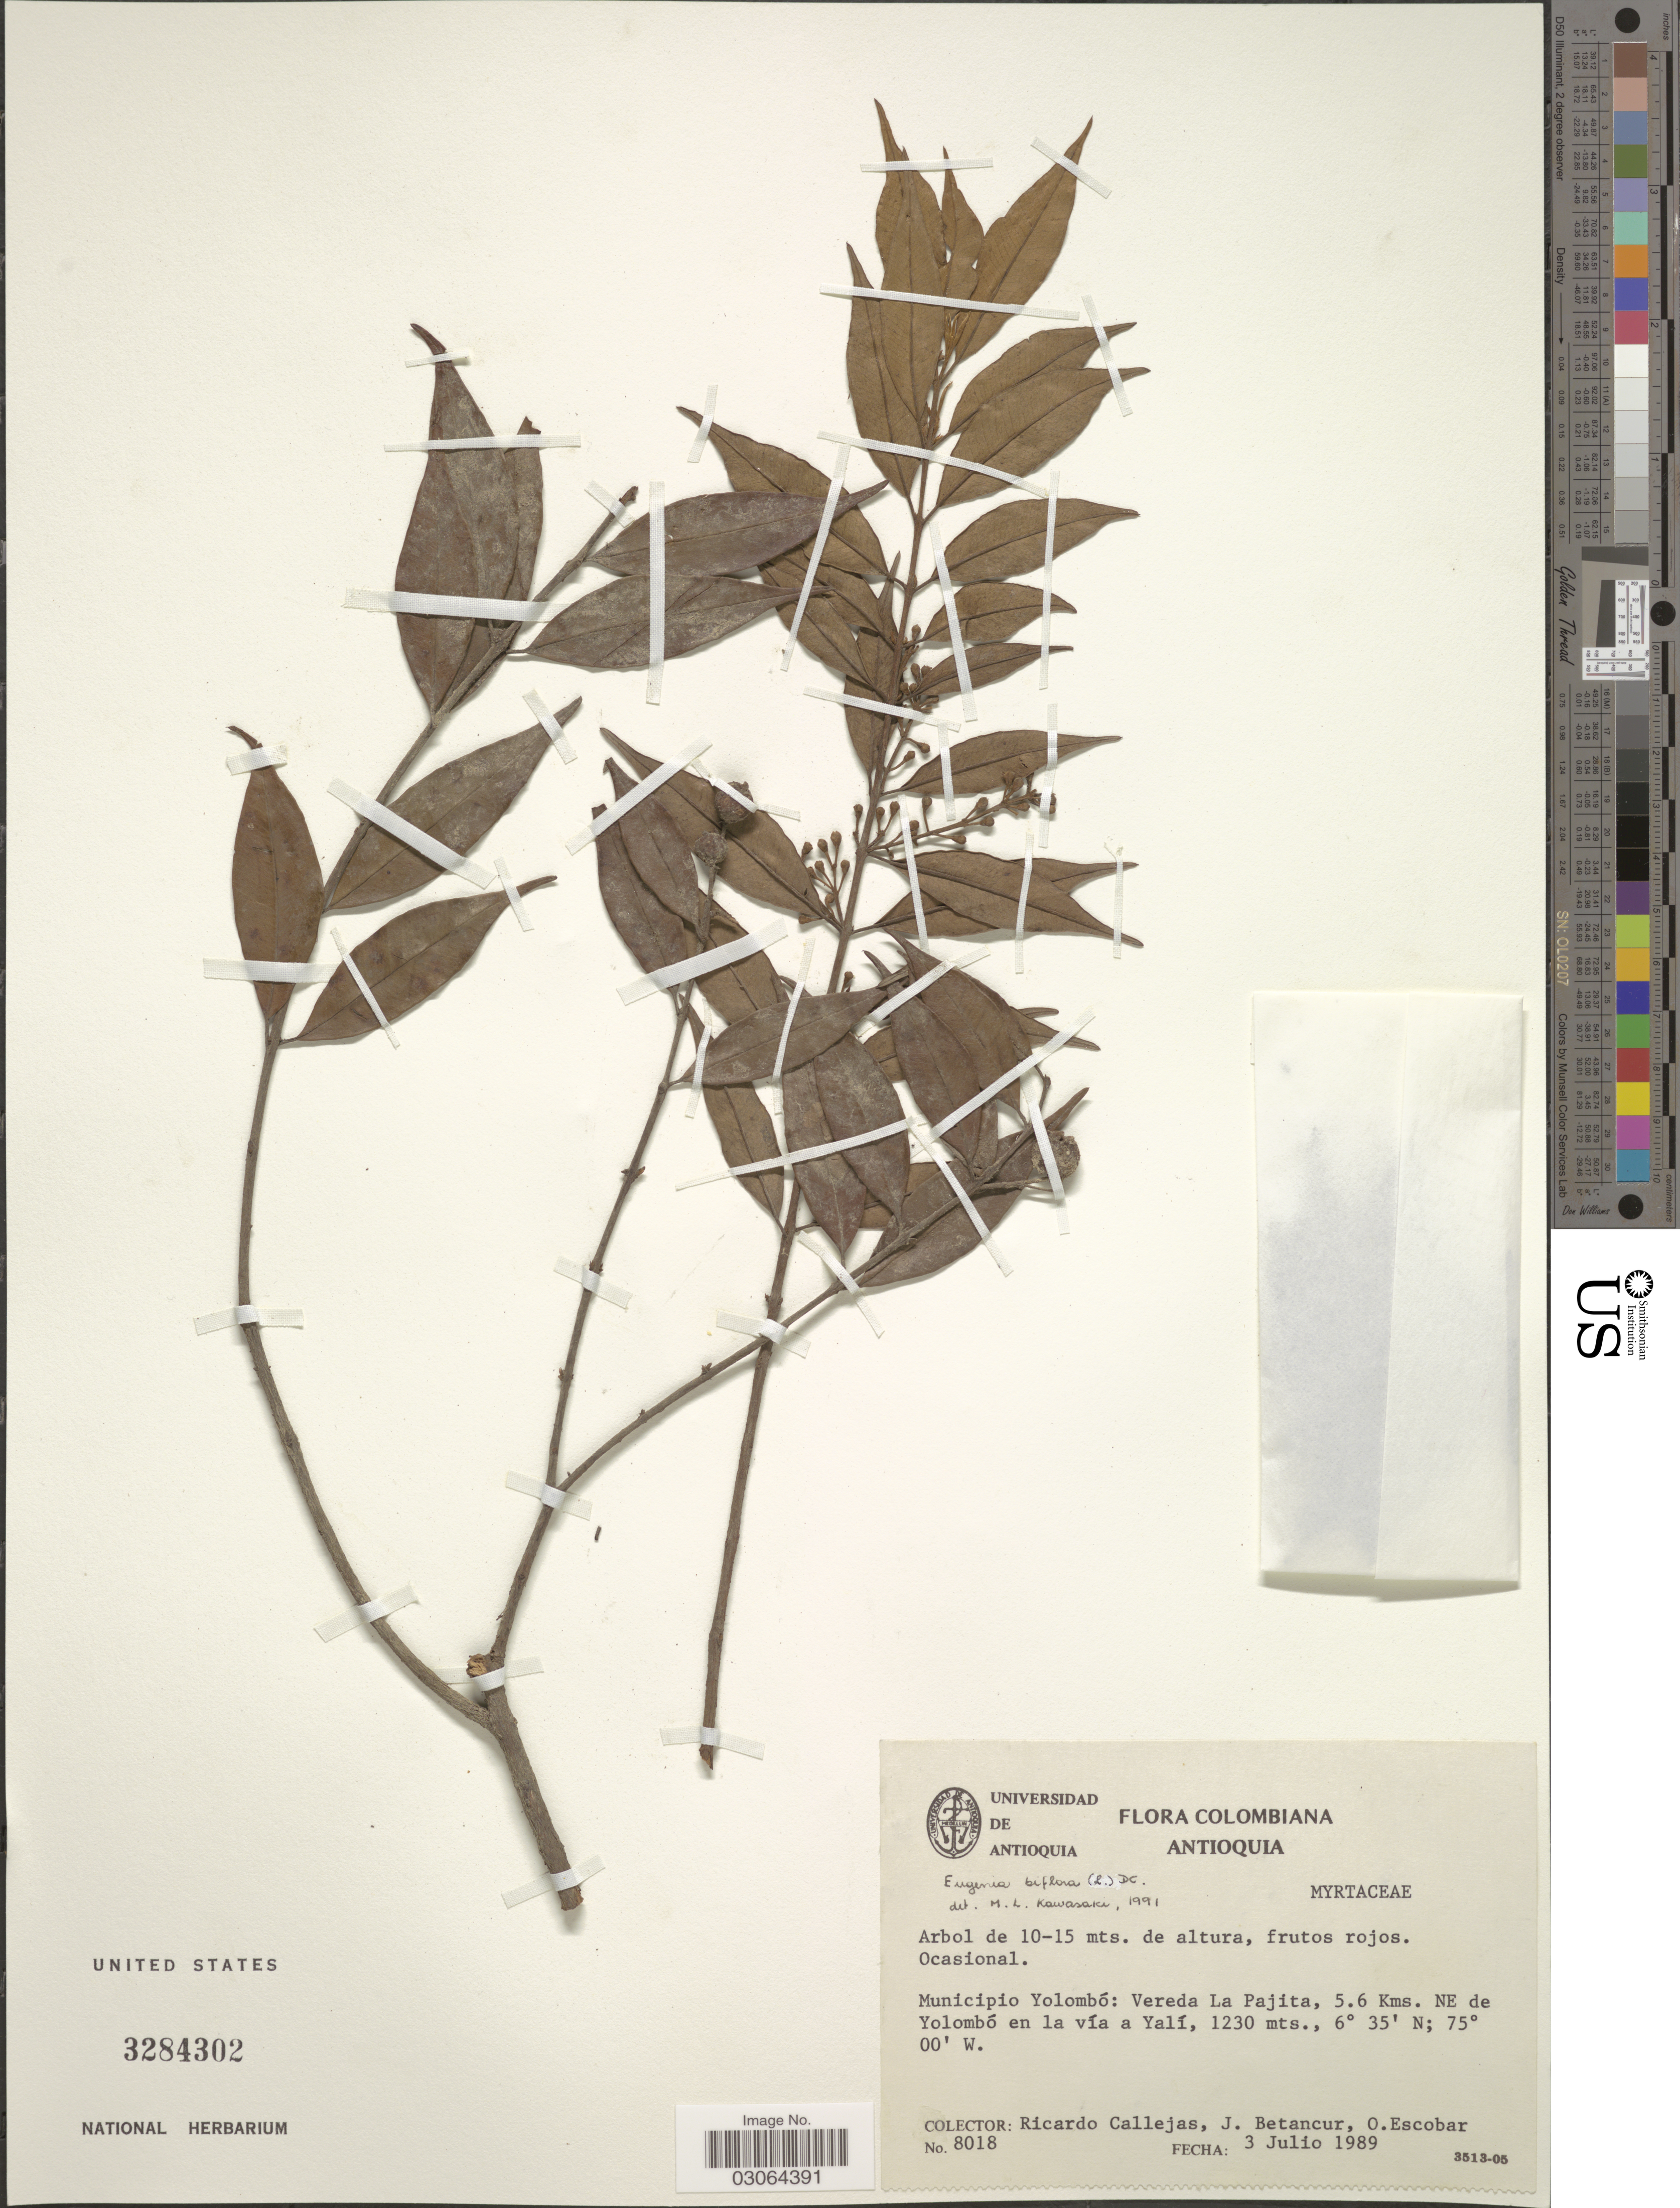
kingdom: Plantae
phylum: Tracheophyta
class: Magnoliopsida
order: Myrtales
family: Myrtaceae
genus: Eugenia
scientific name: Eugenia biflora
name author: (L.) DC.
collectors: R. Callejas, J. Betancur & O. Escobar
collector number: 8018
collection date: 1989-07-03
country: Colombia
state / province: Antioquia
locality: Municipio Yolombó: Vereda La Pajita, 5.6 Kms. NE de Yolombó en la vía a Yalí.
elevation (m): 1230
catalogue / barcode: US 3284302